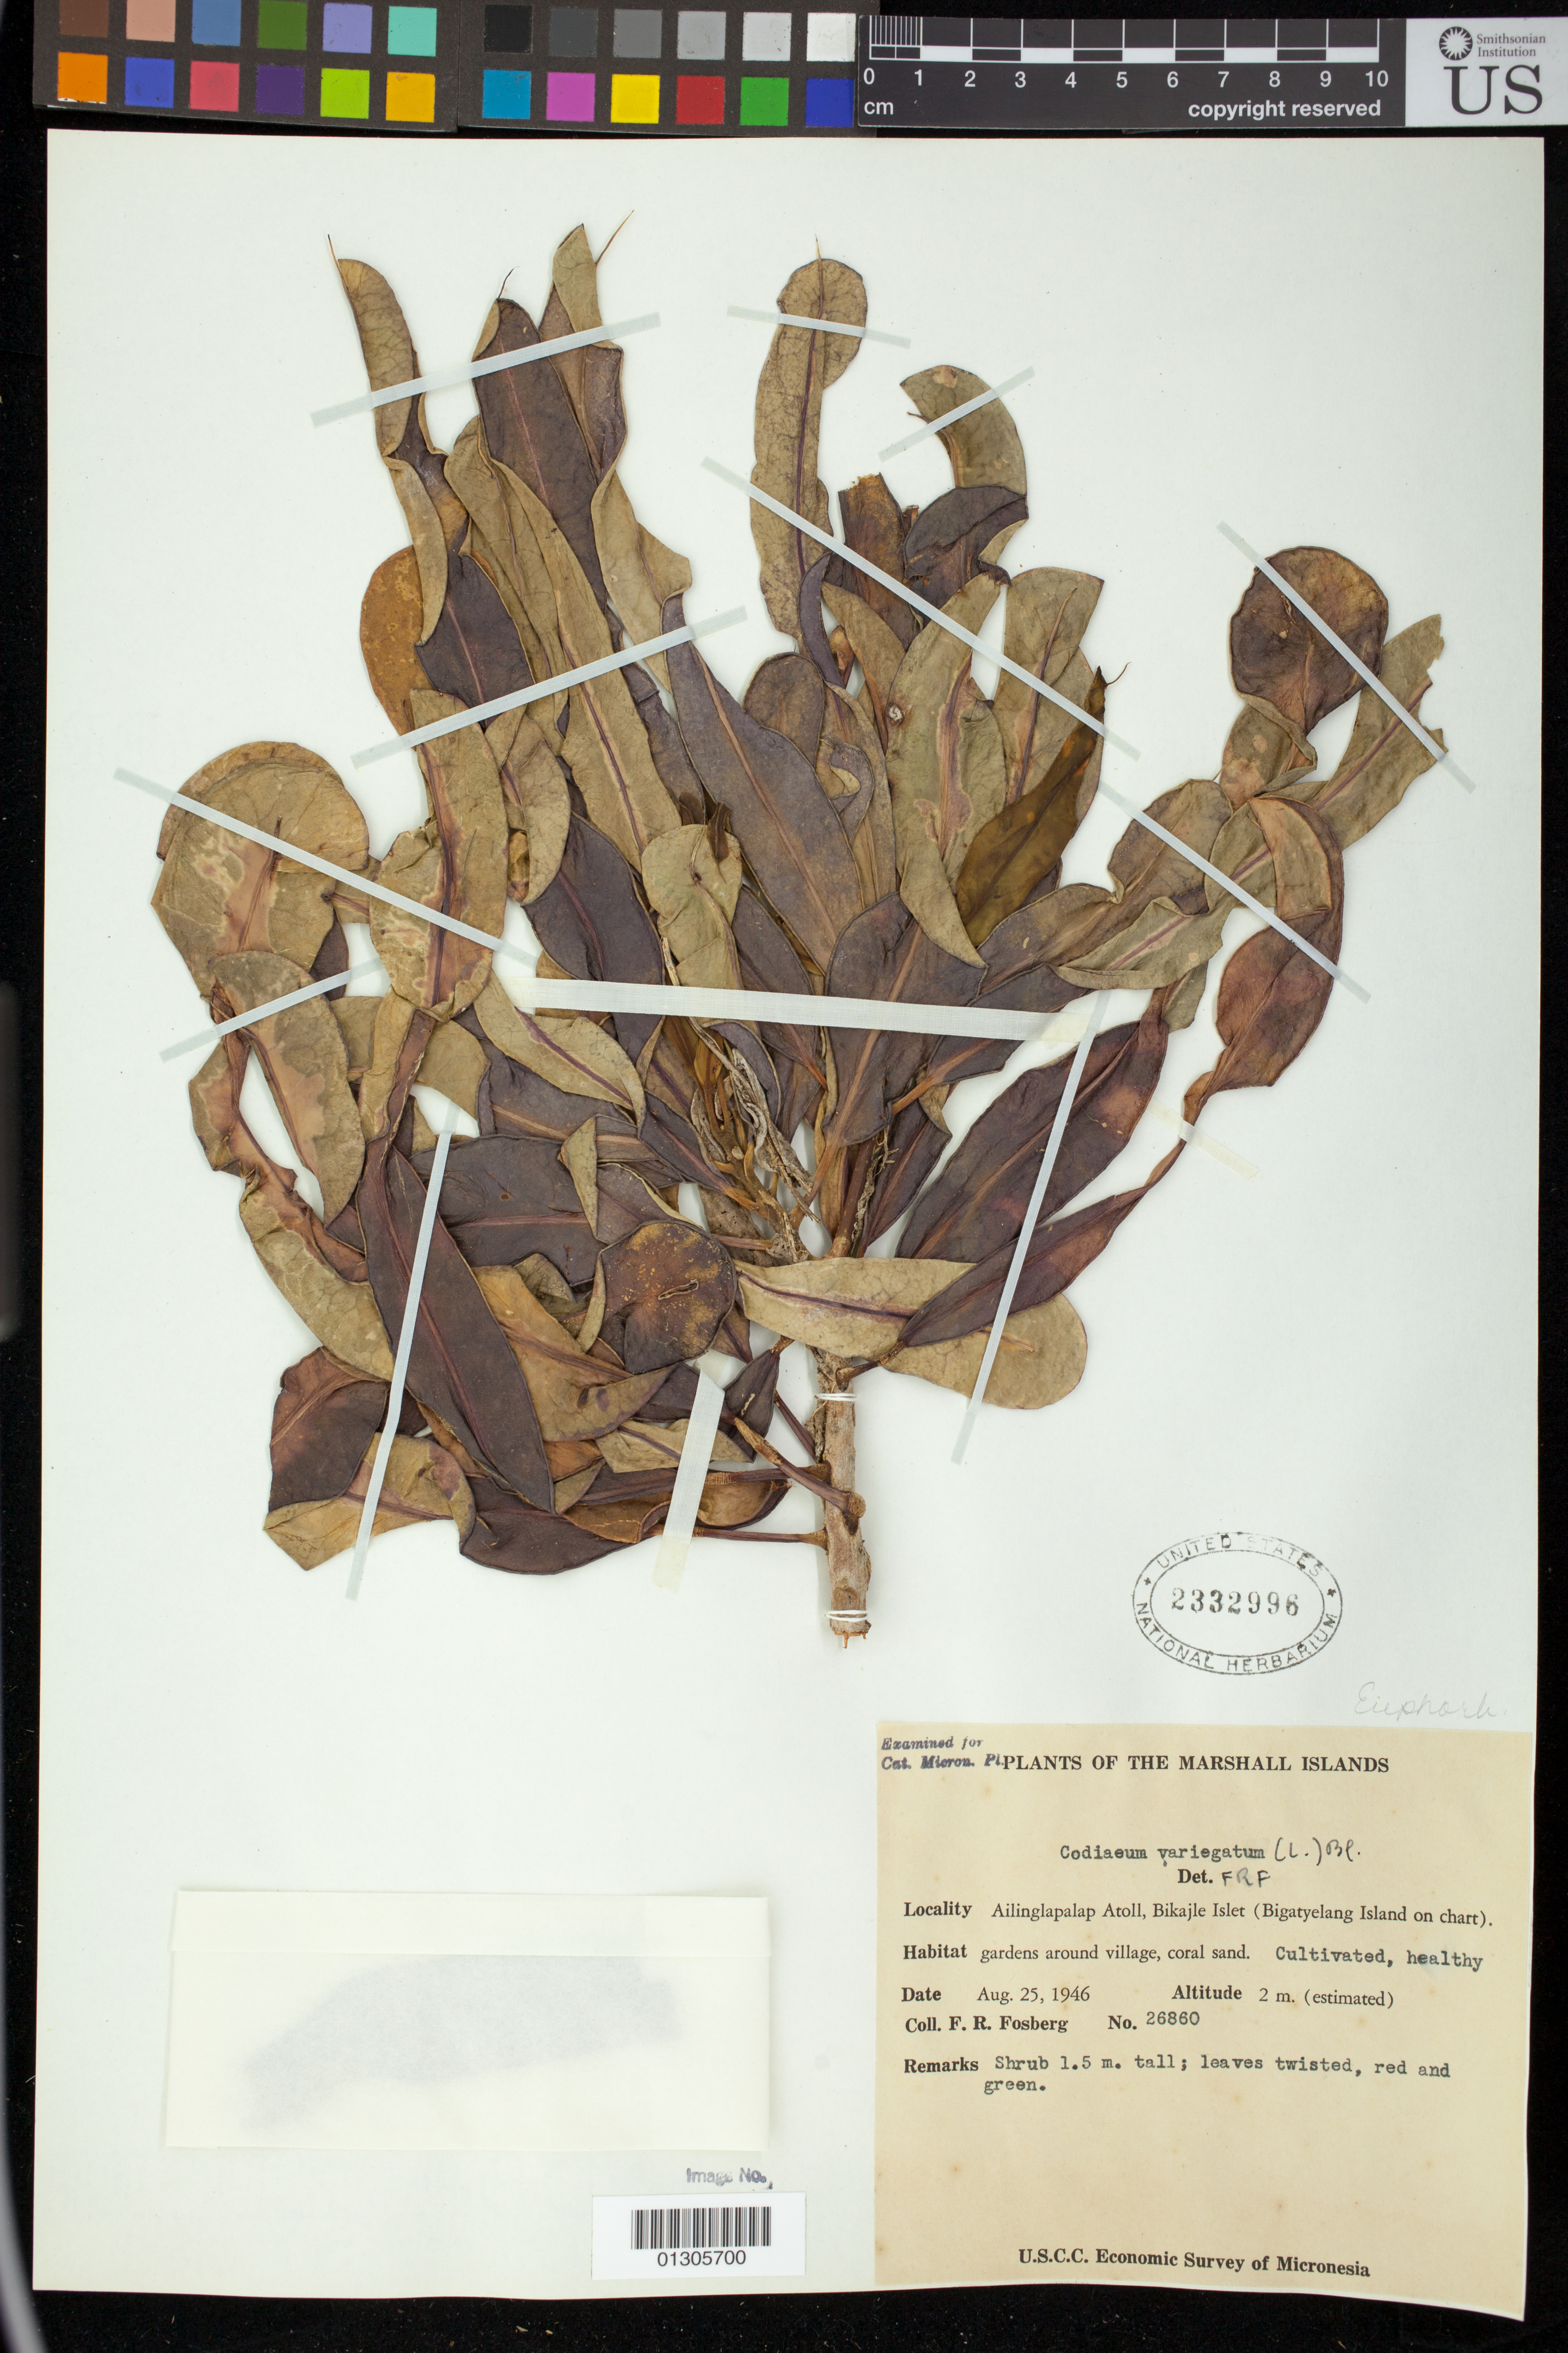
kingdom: Plantae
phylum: Tracheophyta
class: Magnoliopsida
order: Malpighiales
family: Euphorbiaceae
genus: Codiaeum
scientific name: Codiaeum variegatum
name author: (L.) Rumph. ex A. Juss.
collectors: F. Fosburg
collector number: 26860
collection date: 1946-08-25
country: Marshall Islands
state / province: Ailinglaplap Atoll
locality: Ailinglapalap Atoll, Bikajle Islet (Bigatyeland Island on chart).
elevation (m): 2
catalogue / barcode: US 2332996